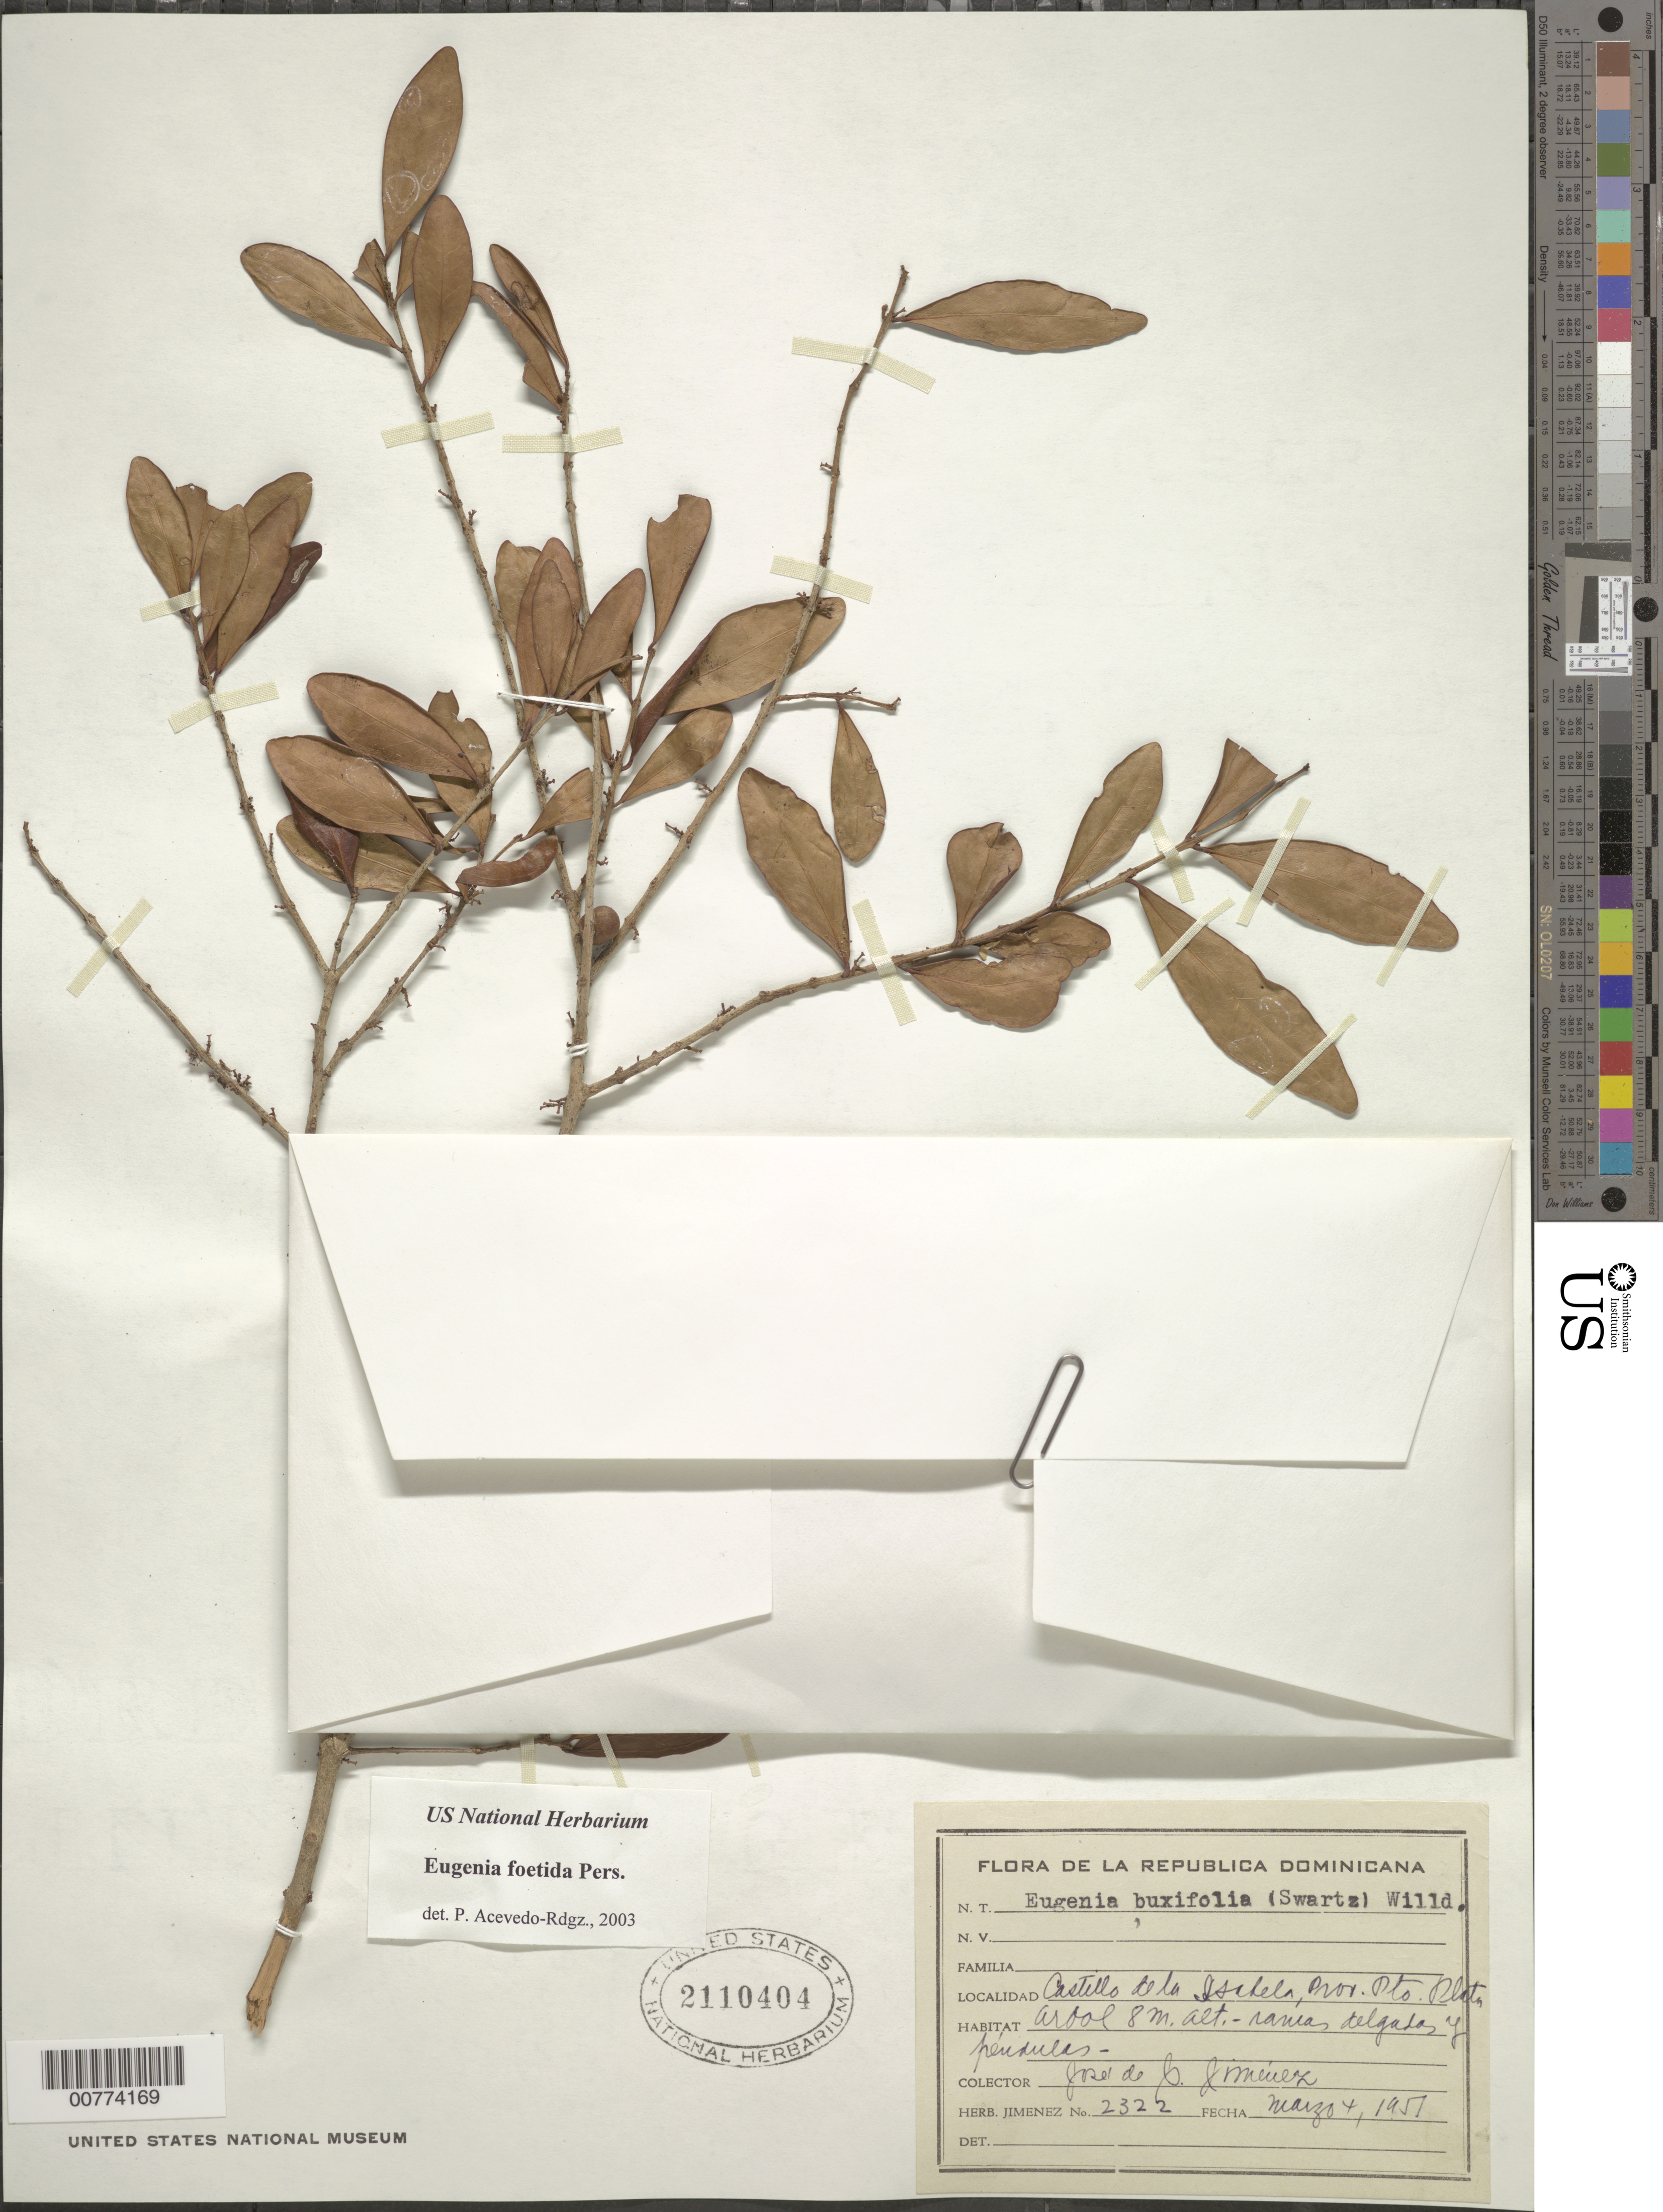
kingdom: Plantae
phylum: Tracheophyta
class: Magnoliopsida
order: Myrtales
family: Myrtaceae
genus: Eugenia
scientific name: Eugenia foetida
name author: Pers.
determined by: Acevedo-Rodríguez, P., (BOT), Smithsonian Institution - National Museum of Natural History (UNITED STATES)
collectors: J. J. Jiménez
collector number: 2322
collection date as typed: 04 Mar 1951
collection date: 1951-03-04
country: Dominican Republic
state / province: Puerto Plata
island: Hispaniola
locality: Castillo de la Isabela.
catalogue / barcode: US 2110404